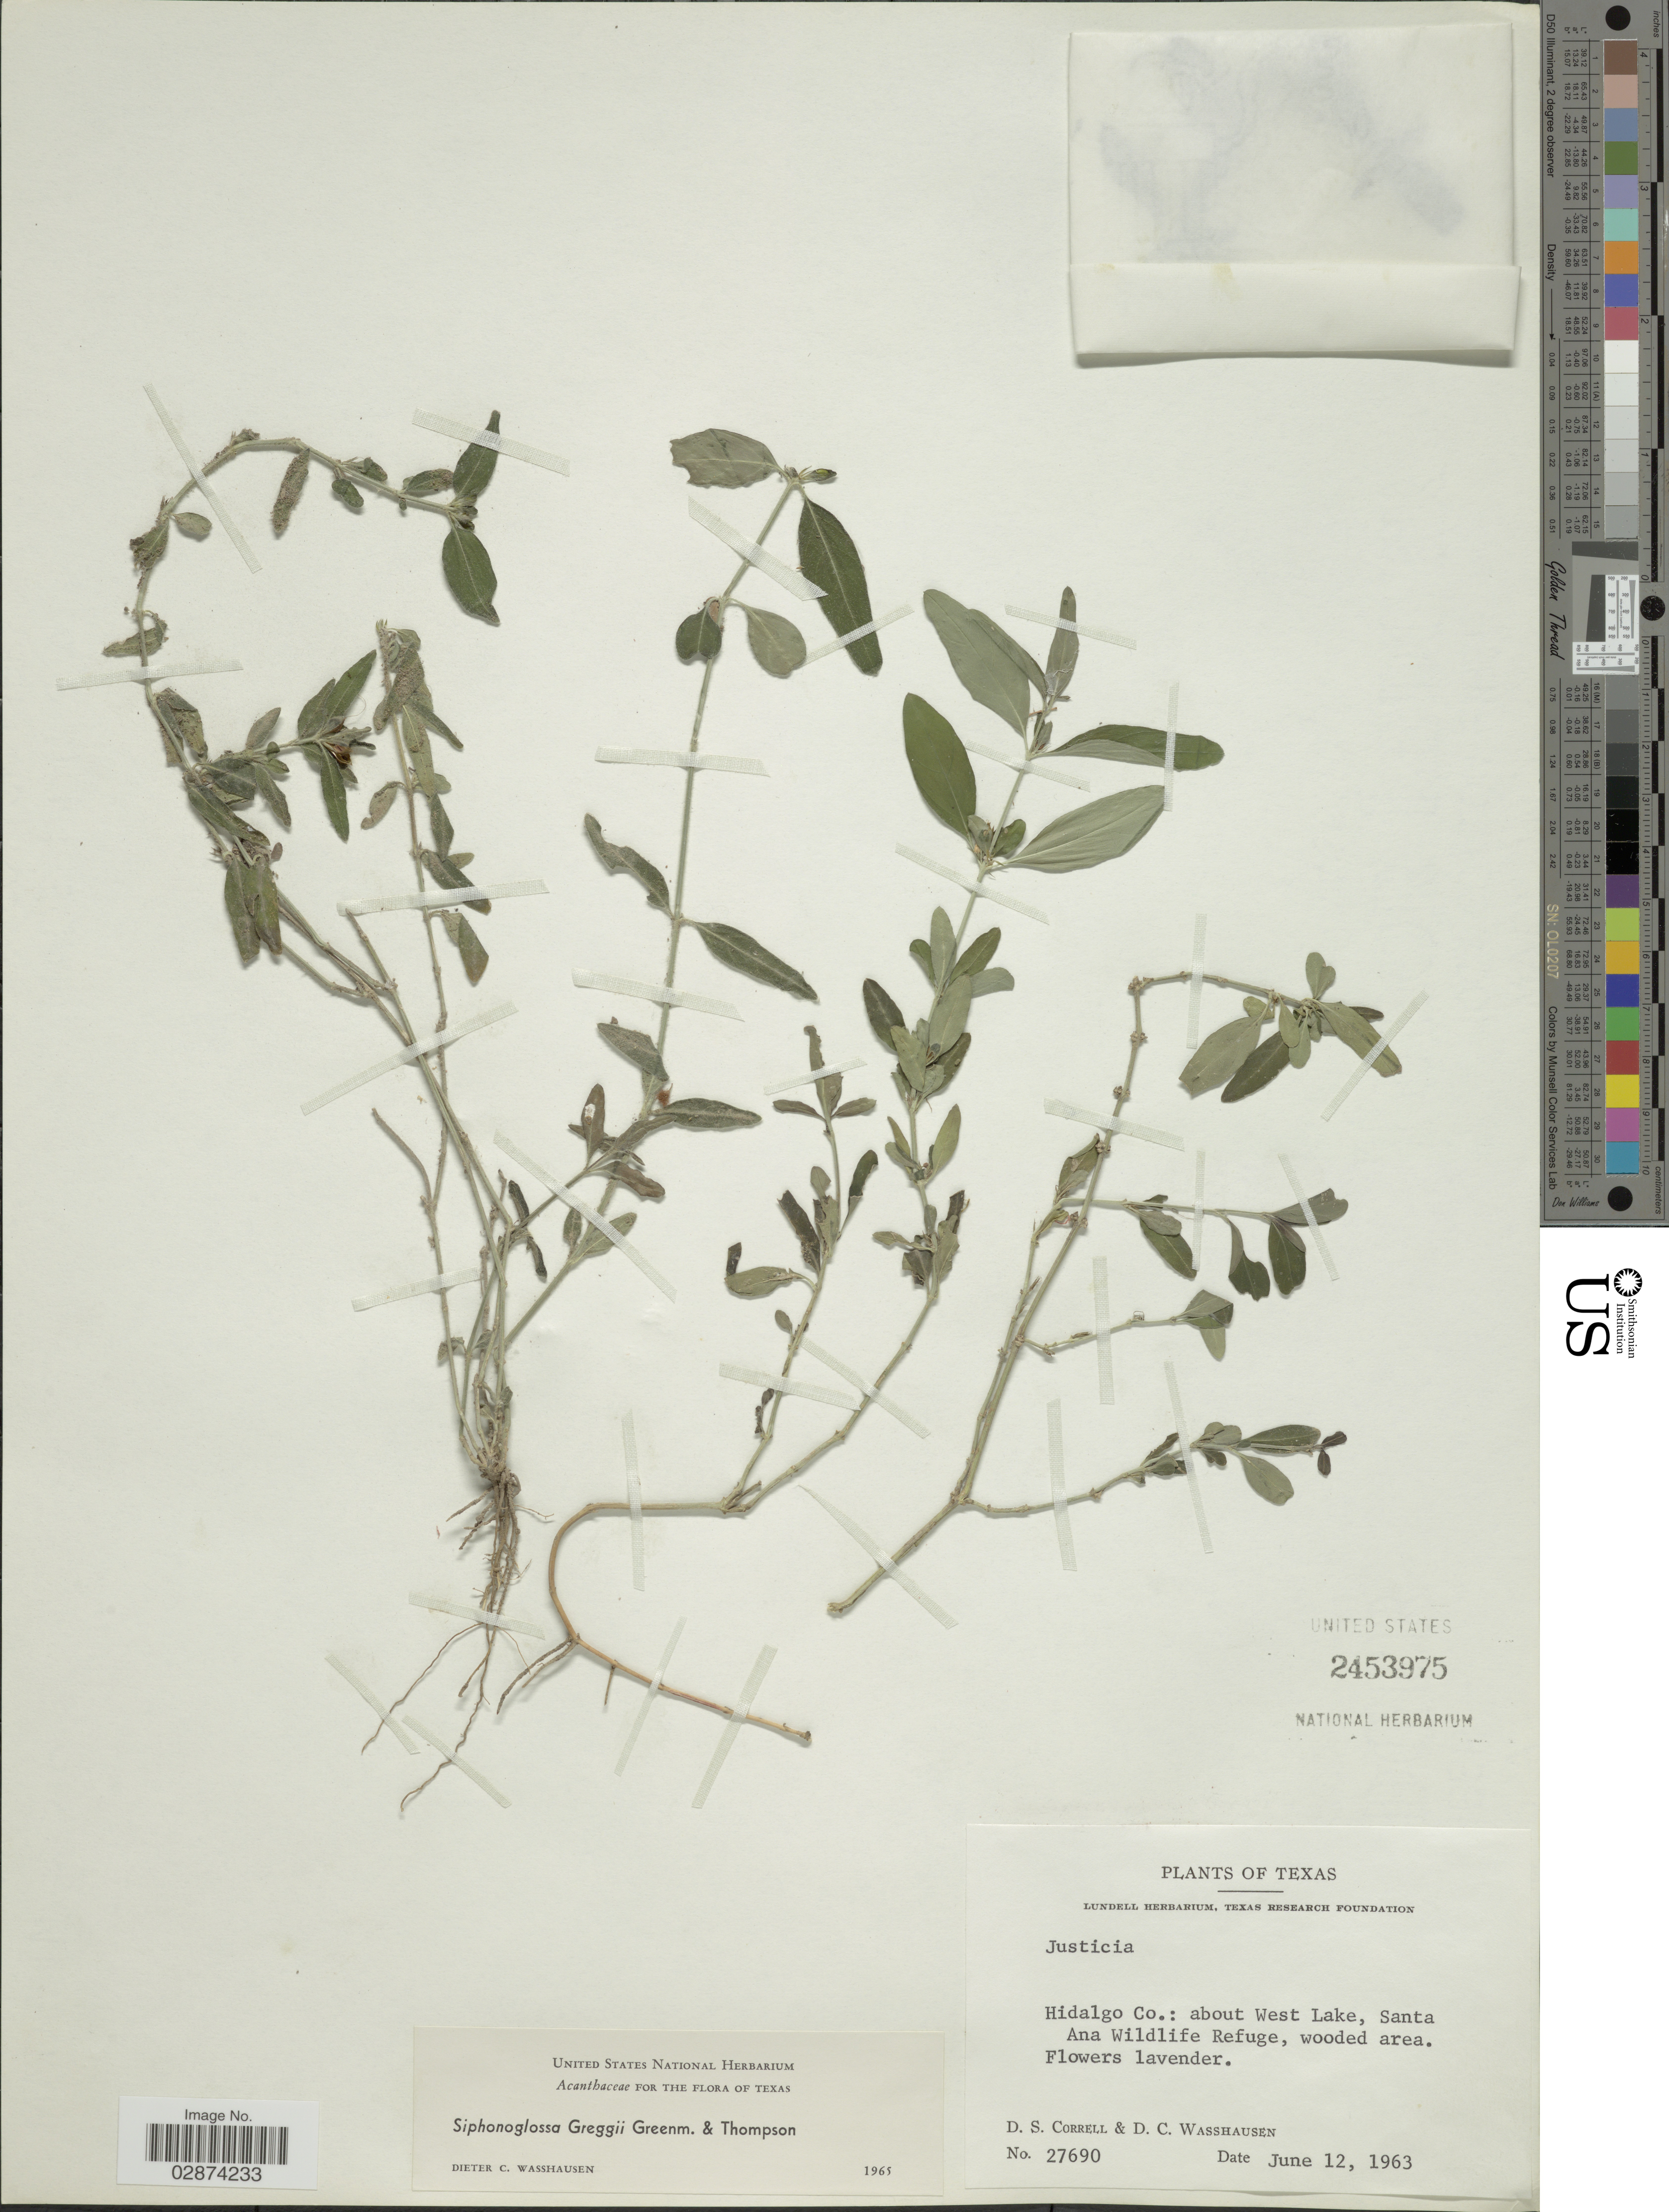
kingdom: Plantae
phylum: Tracheophyta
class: Magnoliopsida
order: Lamiales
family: Acanthaceae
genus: Justicia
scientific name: Justicia pilosella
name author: (Nees) Hilsenb.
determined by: Fisher, Amanda, (LOB), California State University, Long Beach (UNITED STATES)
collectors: D. S. Correll & D. C. Wasshausen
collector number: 27690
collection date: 1963-06-12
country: United States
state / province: Arizona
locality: Hidalgo Co.: about West Lake, Santa Ana Wildlife Refuge, wooded area.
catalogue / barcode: US 2453975